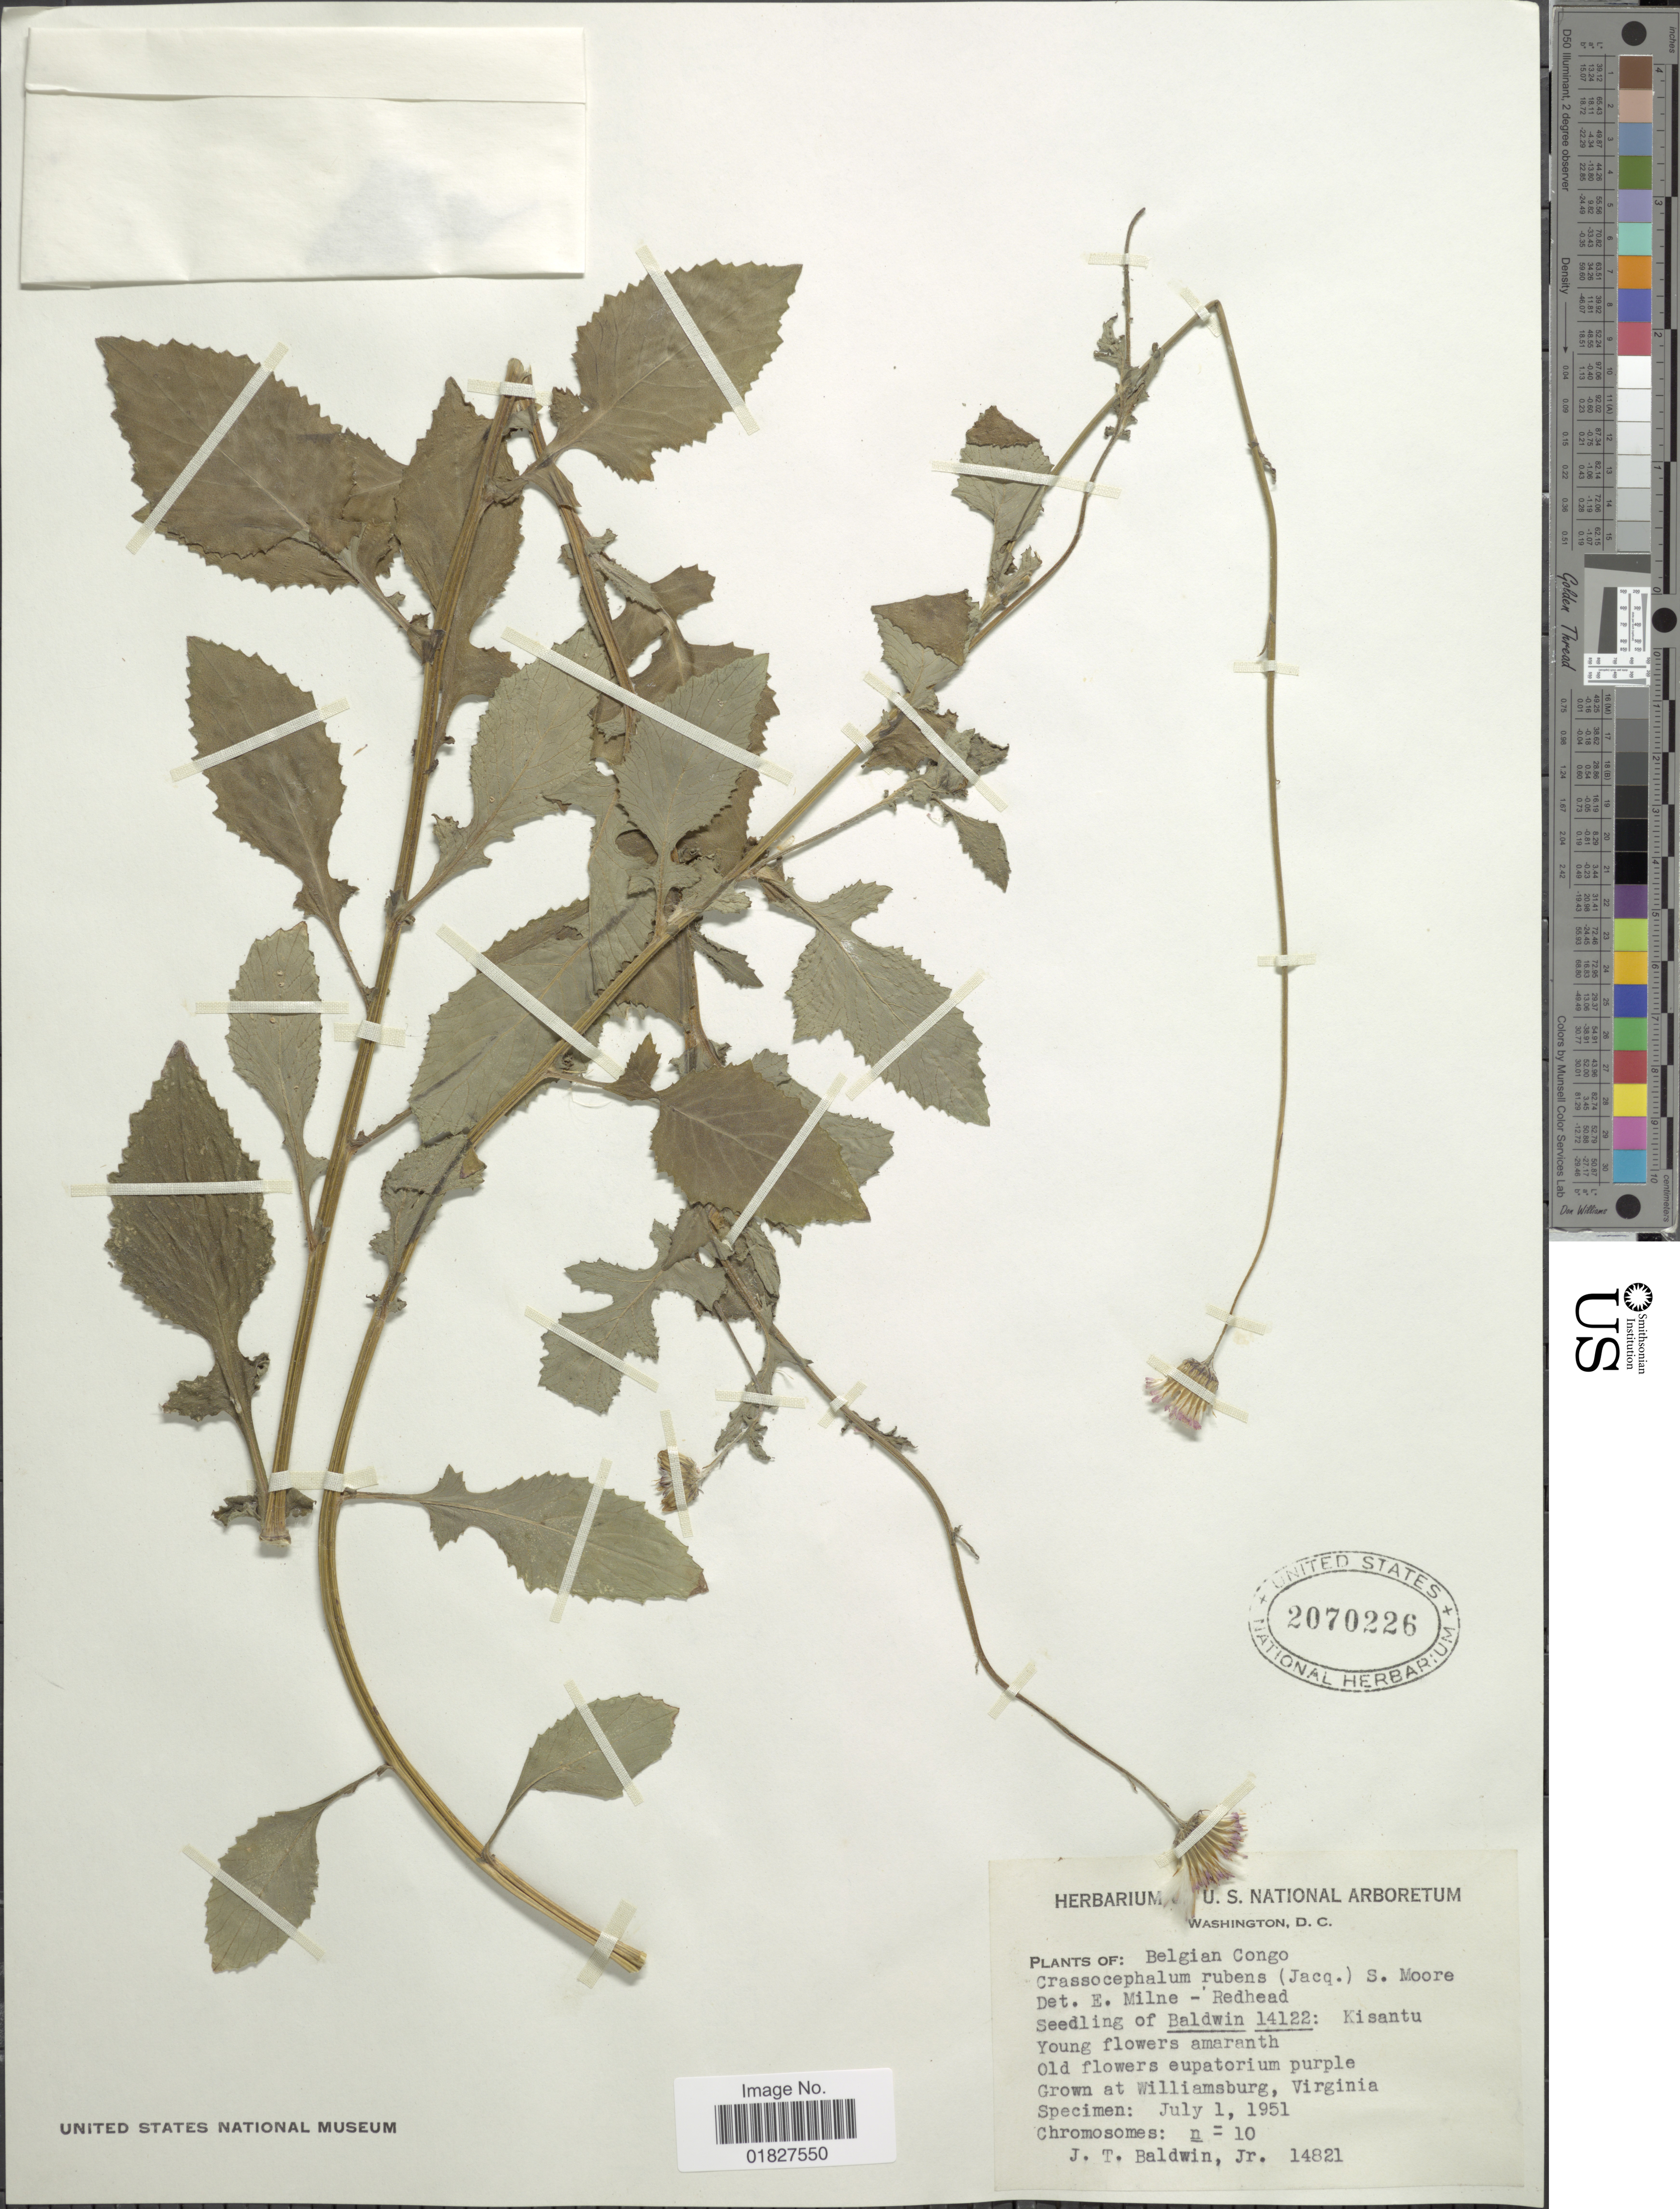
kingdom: Plantae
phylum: Tracheophyta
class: Magnoliopsida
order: Asterales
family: Asteraceae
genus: Crassocephalum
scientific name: Crassocephalum rubens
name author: (Juss. ex Jacq.) S. Moore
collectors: J. T. Baldwin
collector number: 14821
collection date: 1951-07-01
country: United States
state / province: Virginia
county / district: City of Williamsburg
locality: Williamsburg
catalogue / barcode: US 2070226